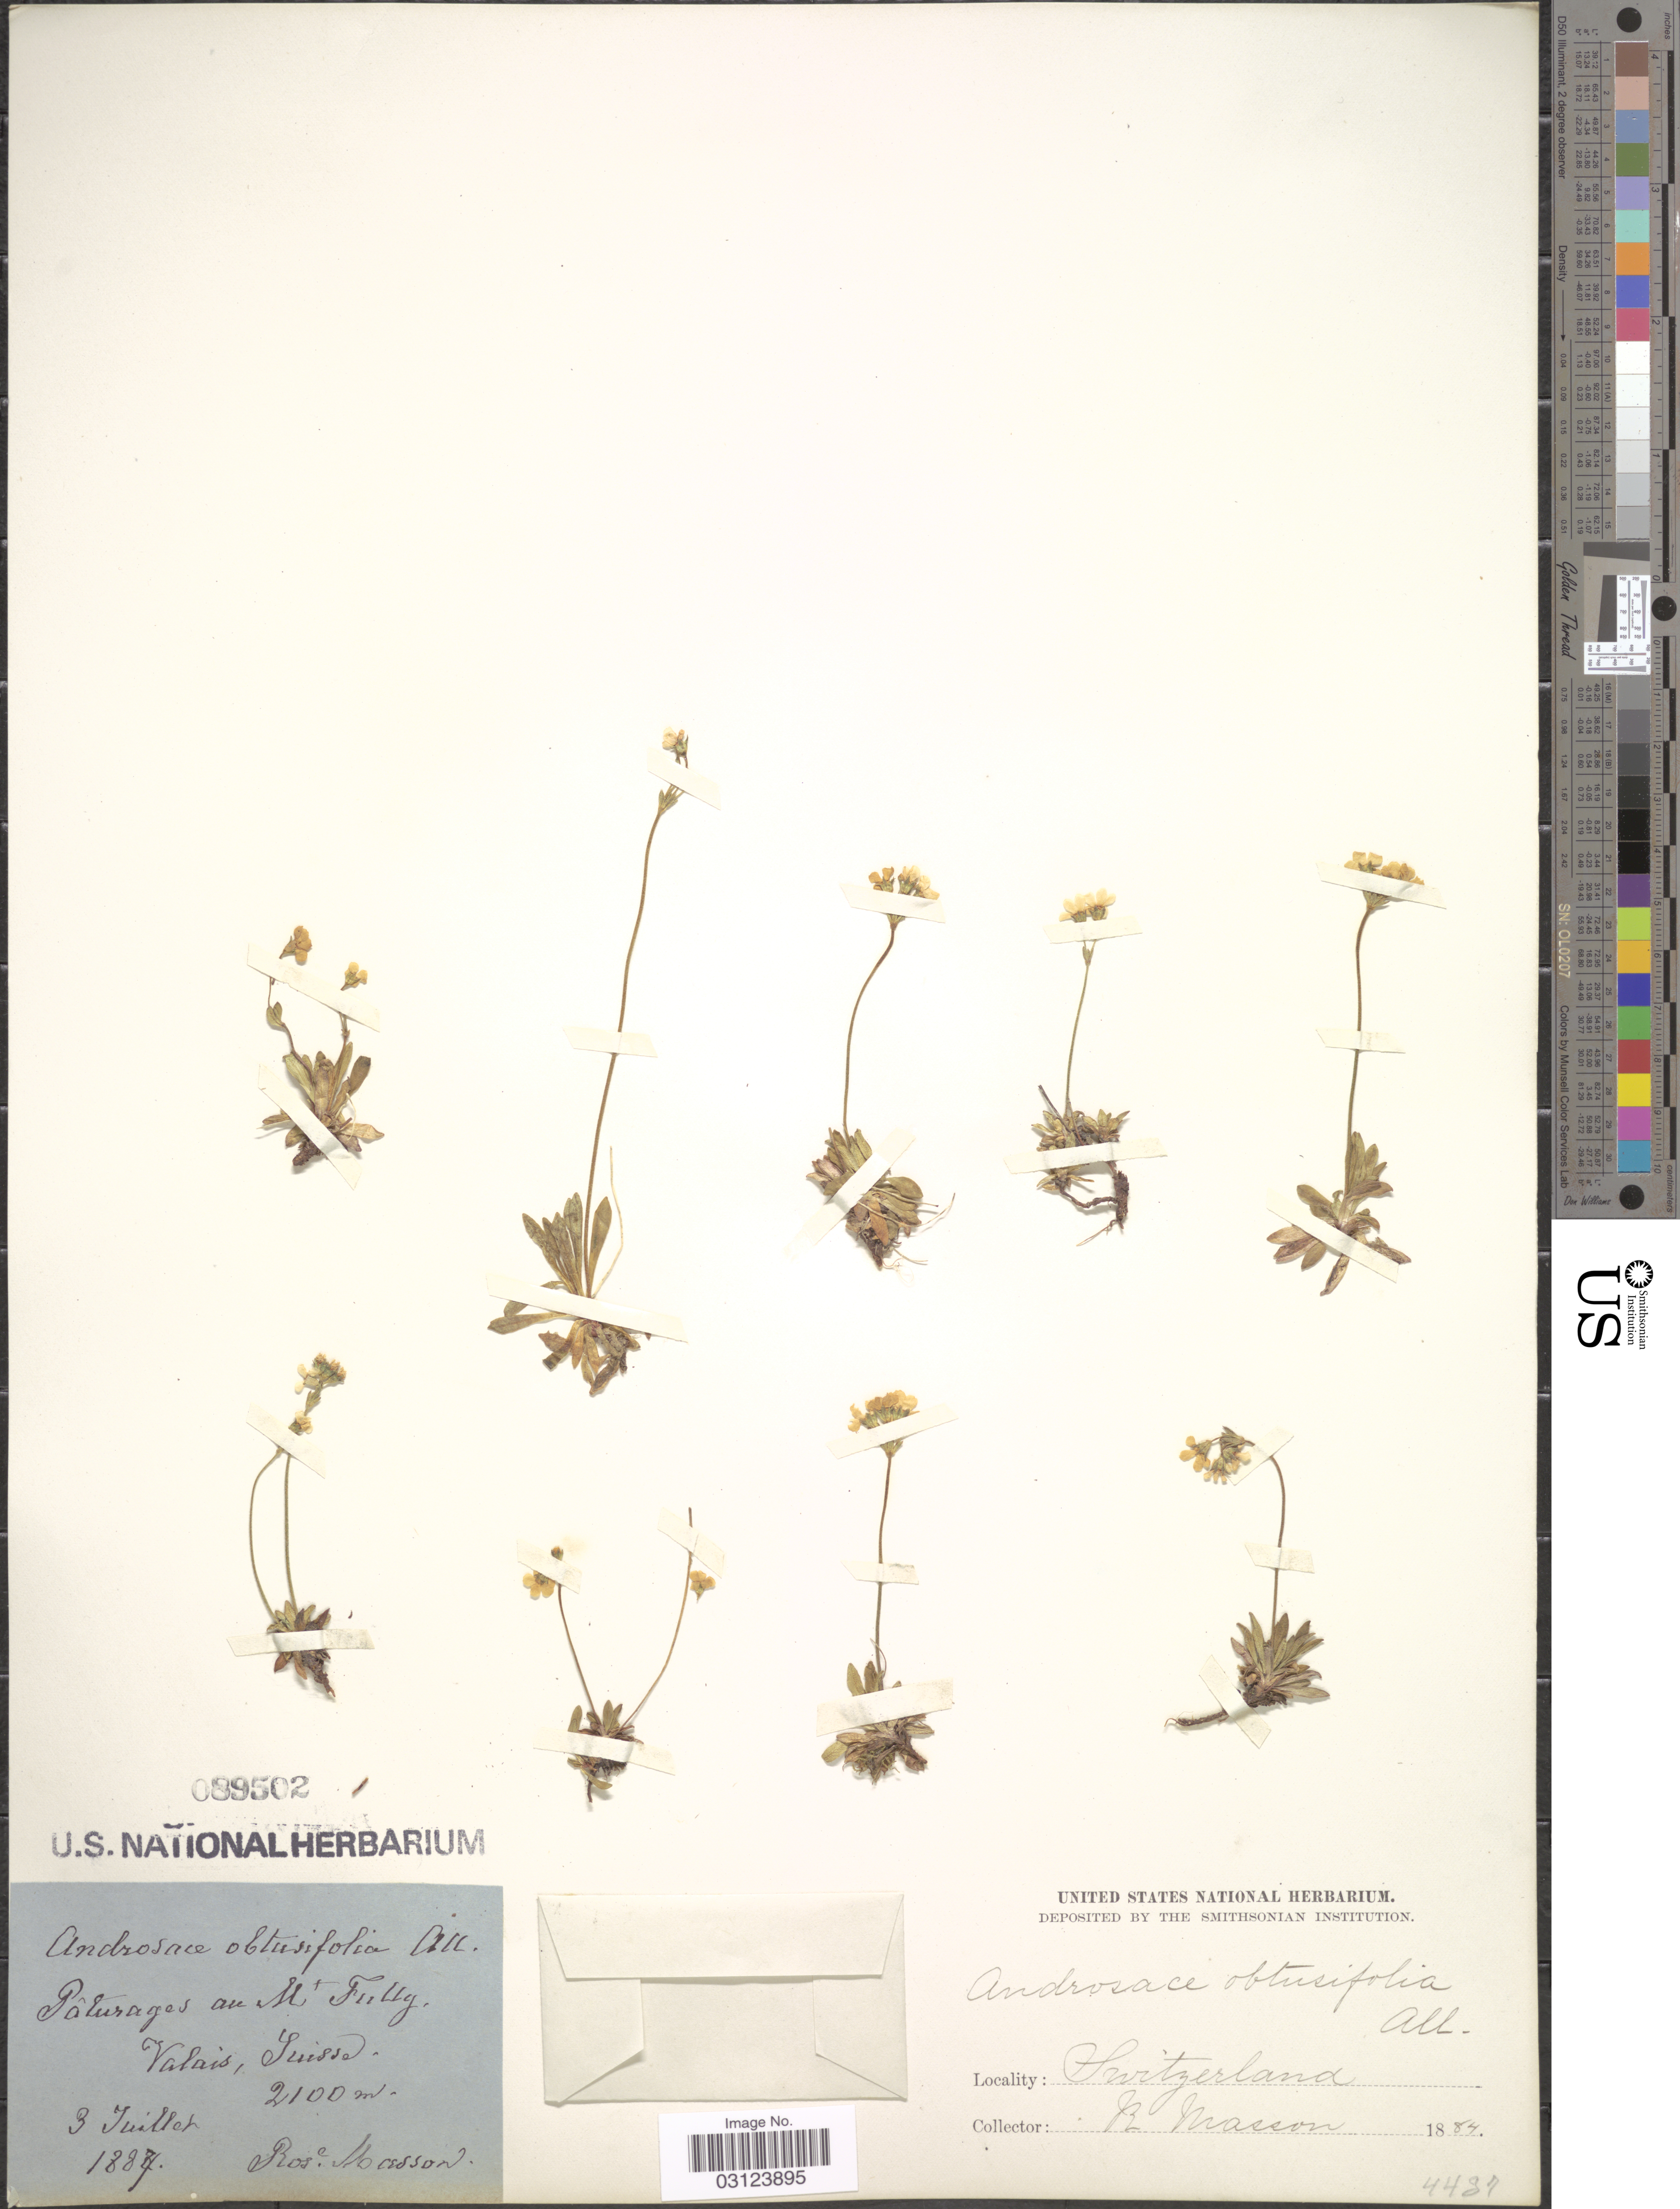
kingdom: Plantae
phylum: Tracheophyta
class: Magnoliopsida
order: Ericales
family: Primulaceae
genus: Androsace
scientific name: Androsace obtusifolia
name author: All.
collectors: R. Masson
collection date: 1884-07-03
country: Switzerland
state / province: Valais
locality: Pâturages and Mt. Fully, Suisse.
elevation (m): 2100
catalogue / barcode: US 89502